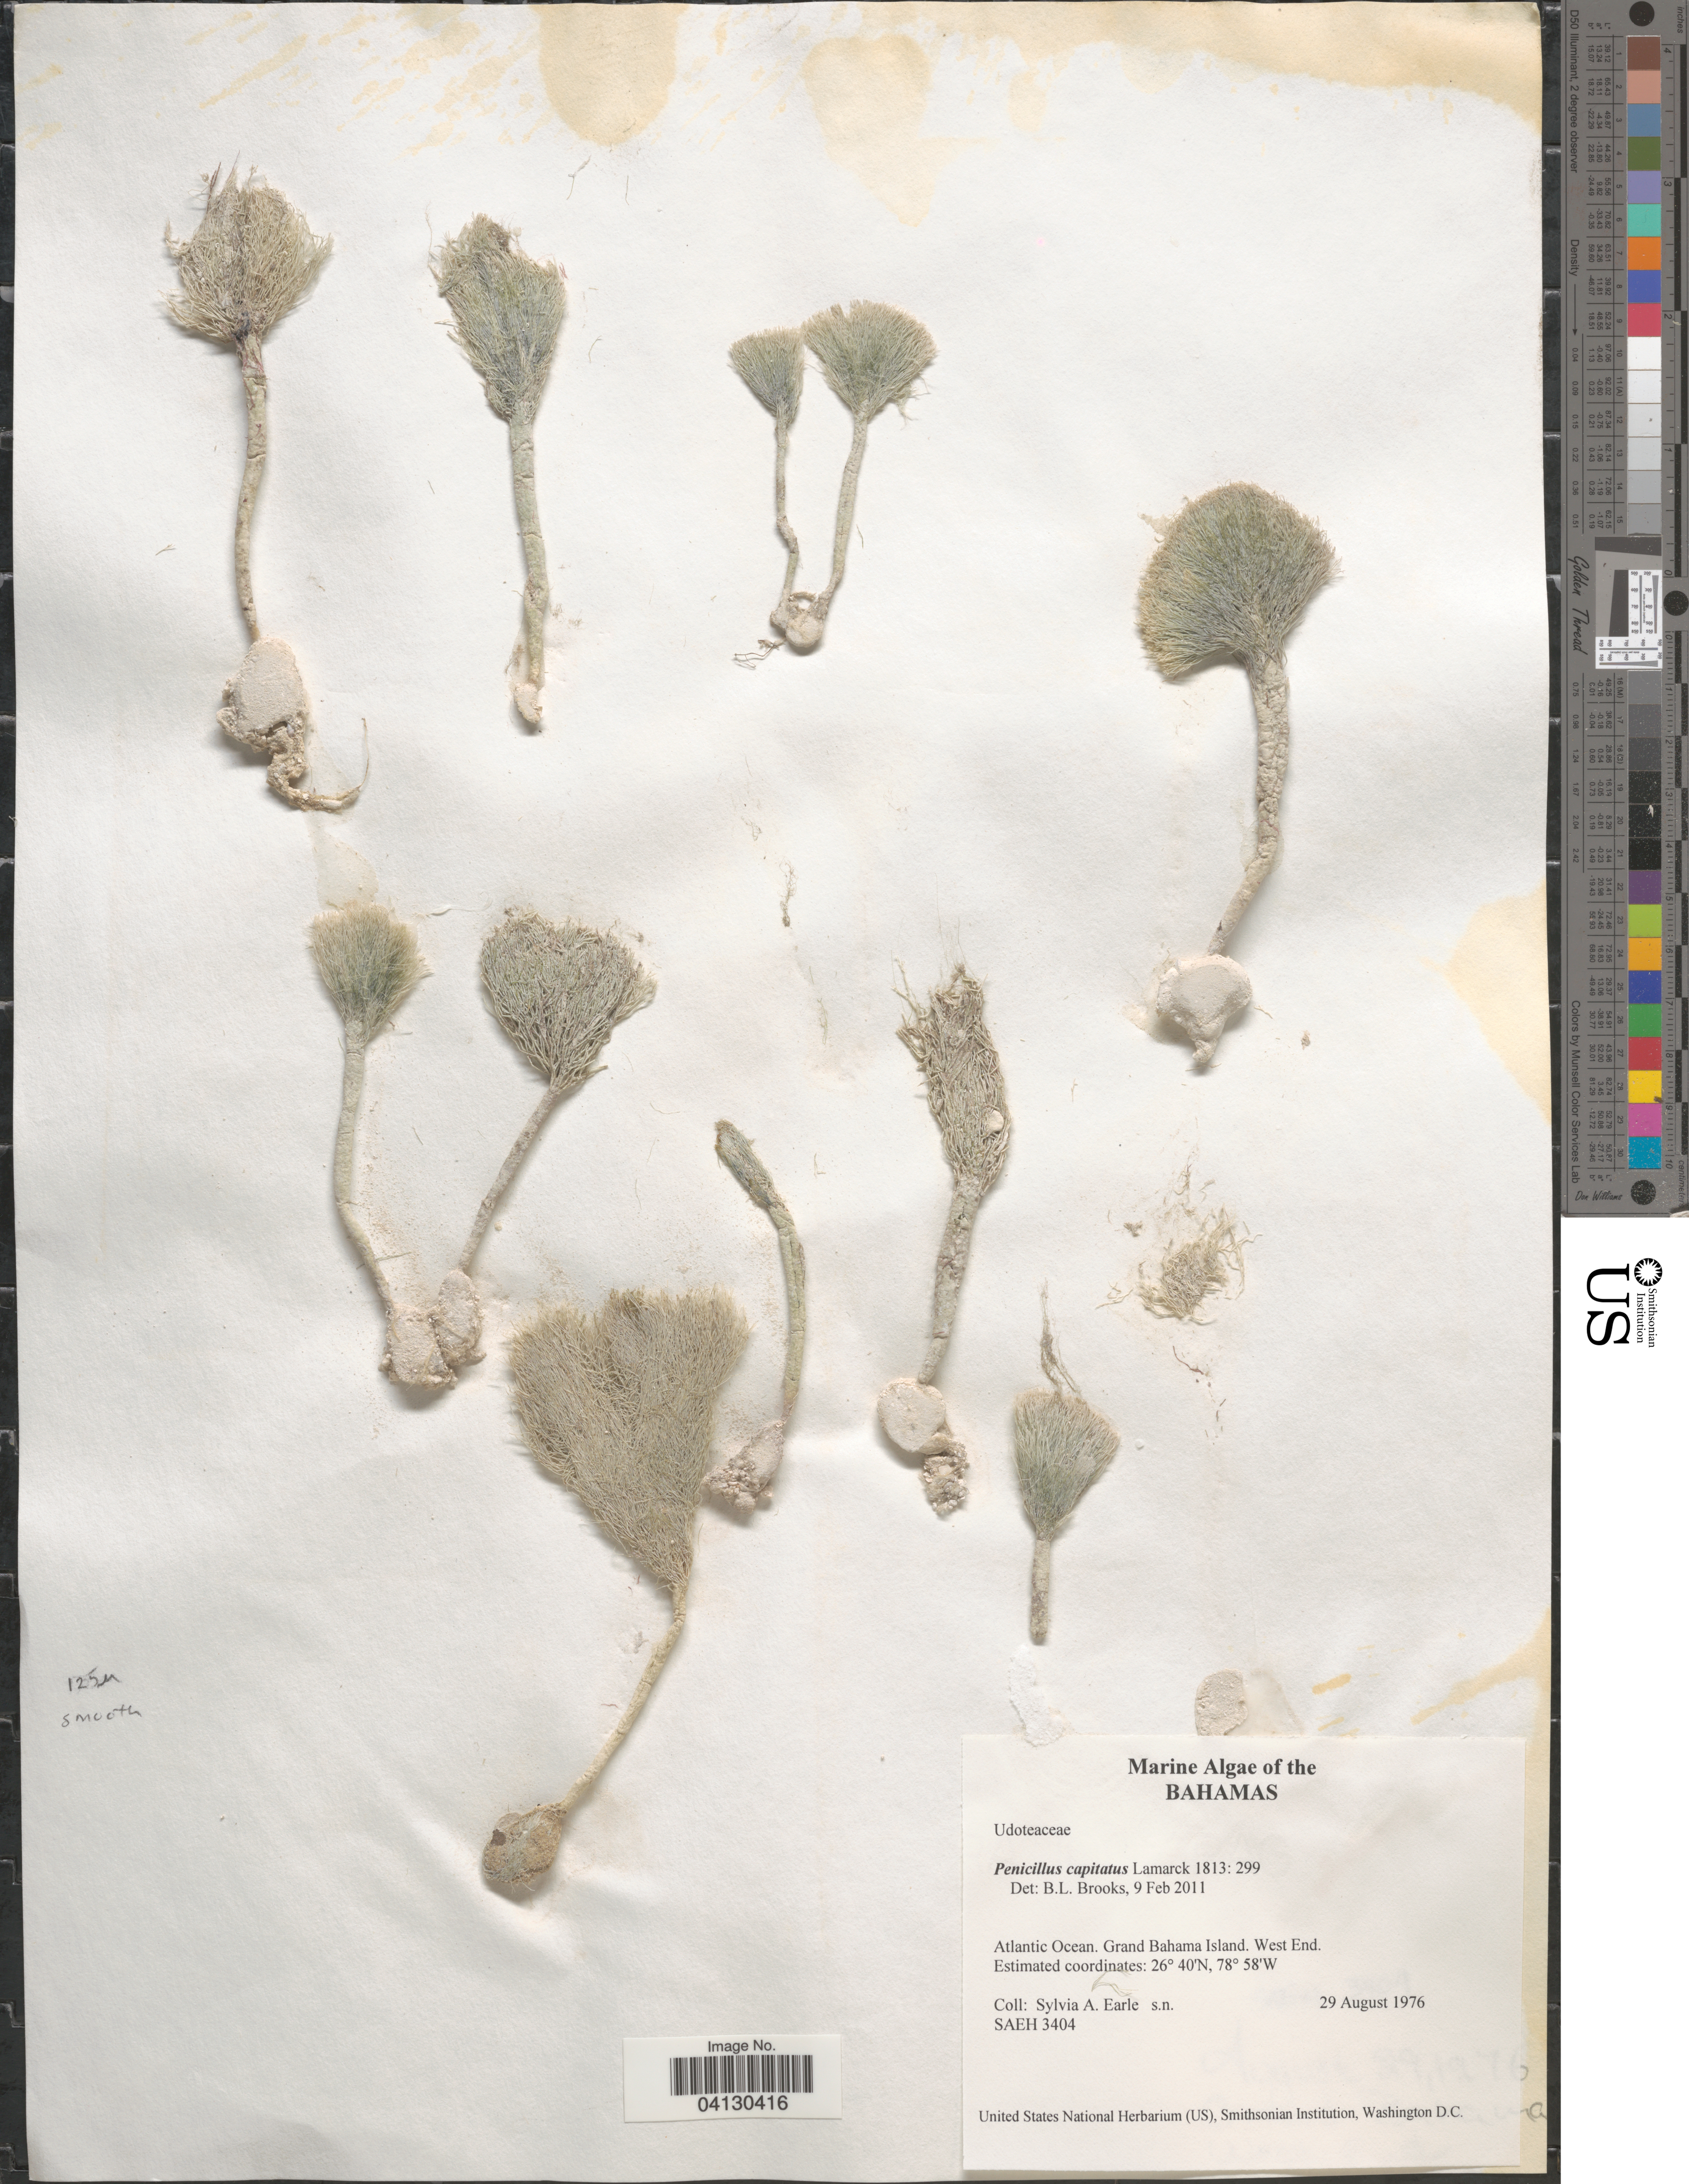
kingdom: Plantae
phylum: Chlorophyta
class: Ulvophyceae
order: Bryopsidales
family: Udoteaceae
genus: Penicillus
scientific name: Penicillus capitatus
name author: Lam.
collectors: S. A. Earle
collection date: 1976-08-29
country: Bahamas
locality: Atlantic Ocean. Grand Bahama Island. West End.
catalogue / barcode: US 329002